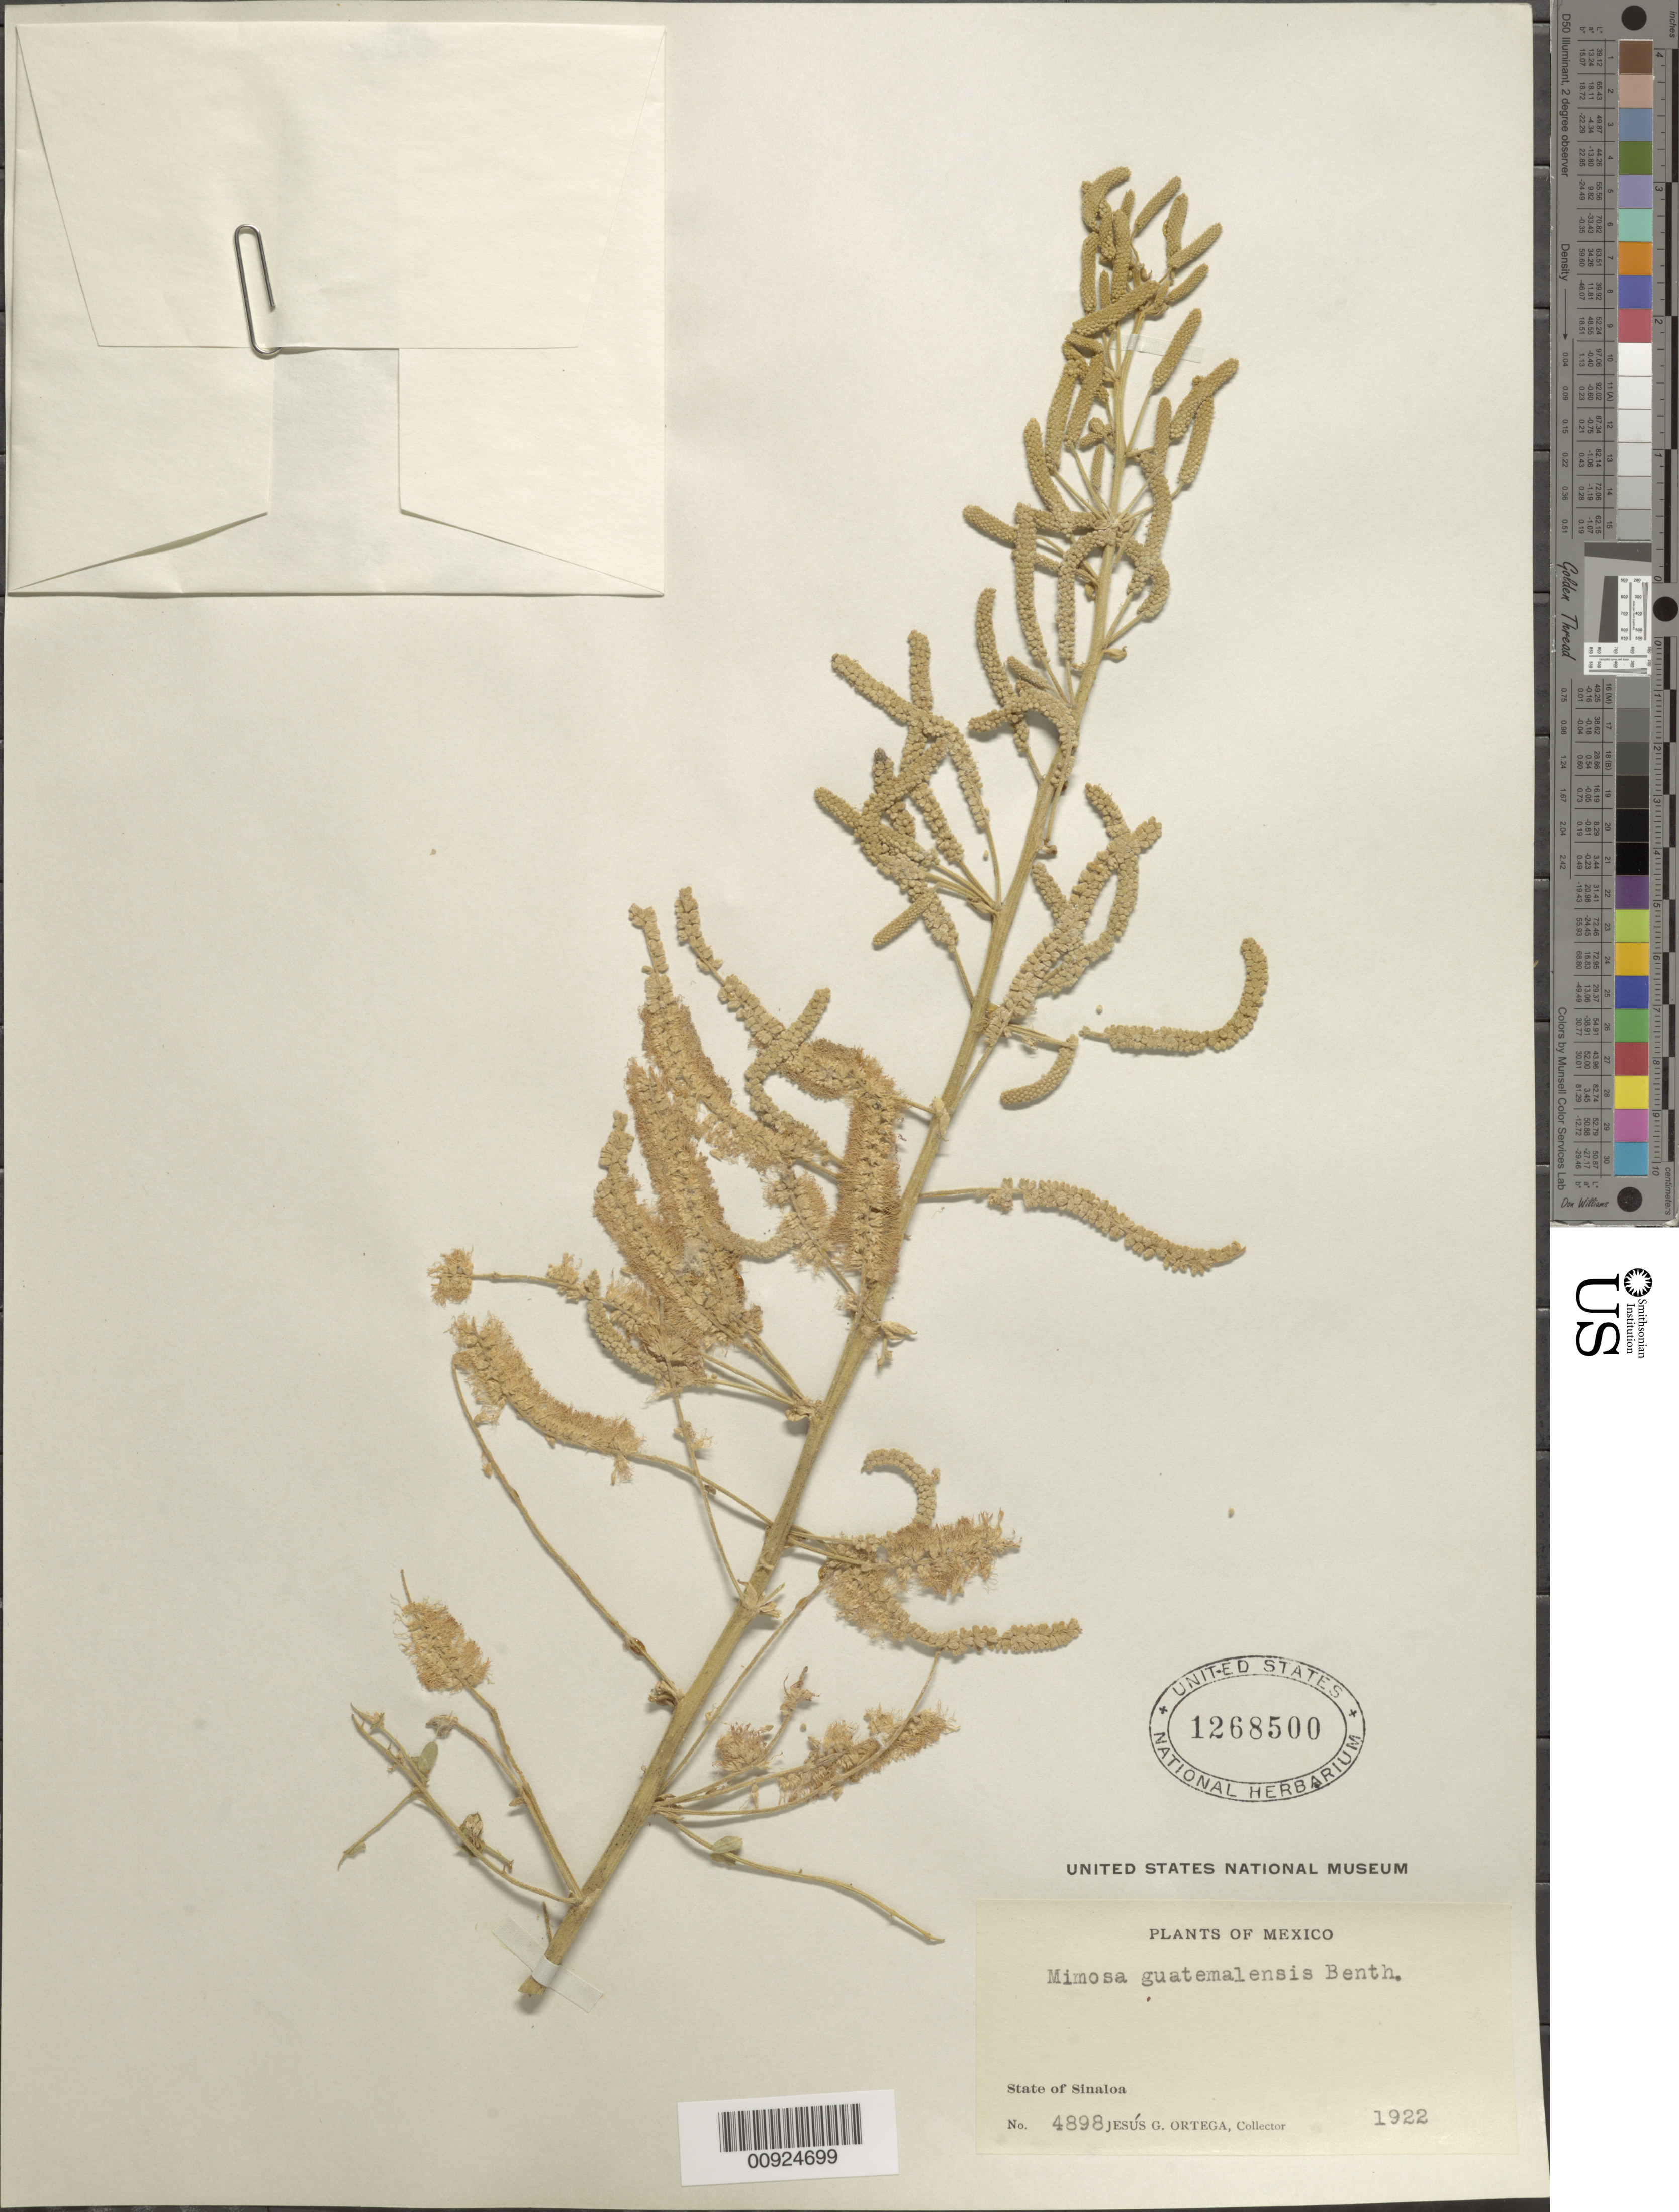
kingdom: Plantae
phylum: Tracheophyta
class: Magnoliopsida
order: Fabales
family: Fabaceae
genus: Mimosa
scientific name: Mimosa guatemalensis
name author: (Hook.) Benth.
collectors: J. Ortega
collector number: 4898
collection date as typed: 1922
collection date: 1922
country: Mexico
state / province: Sinaloa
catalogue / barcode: US 1268500